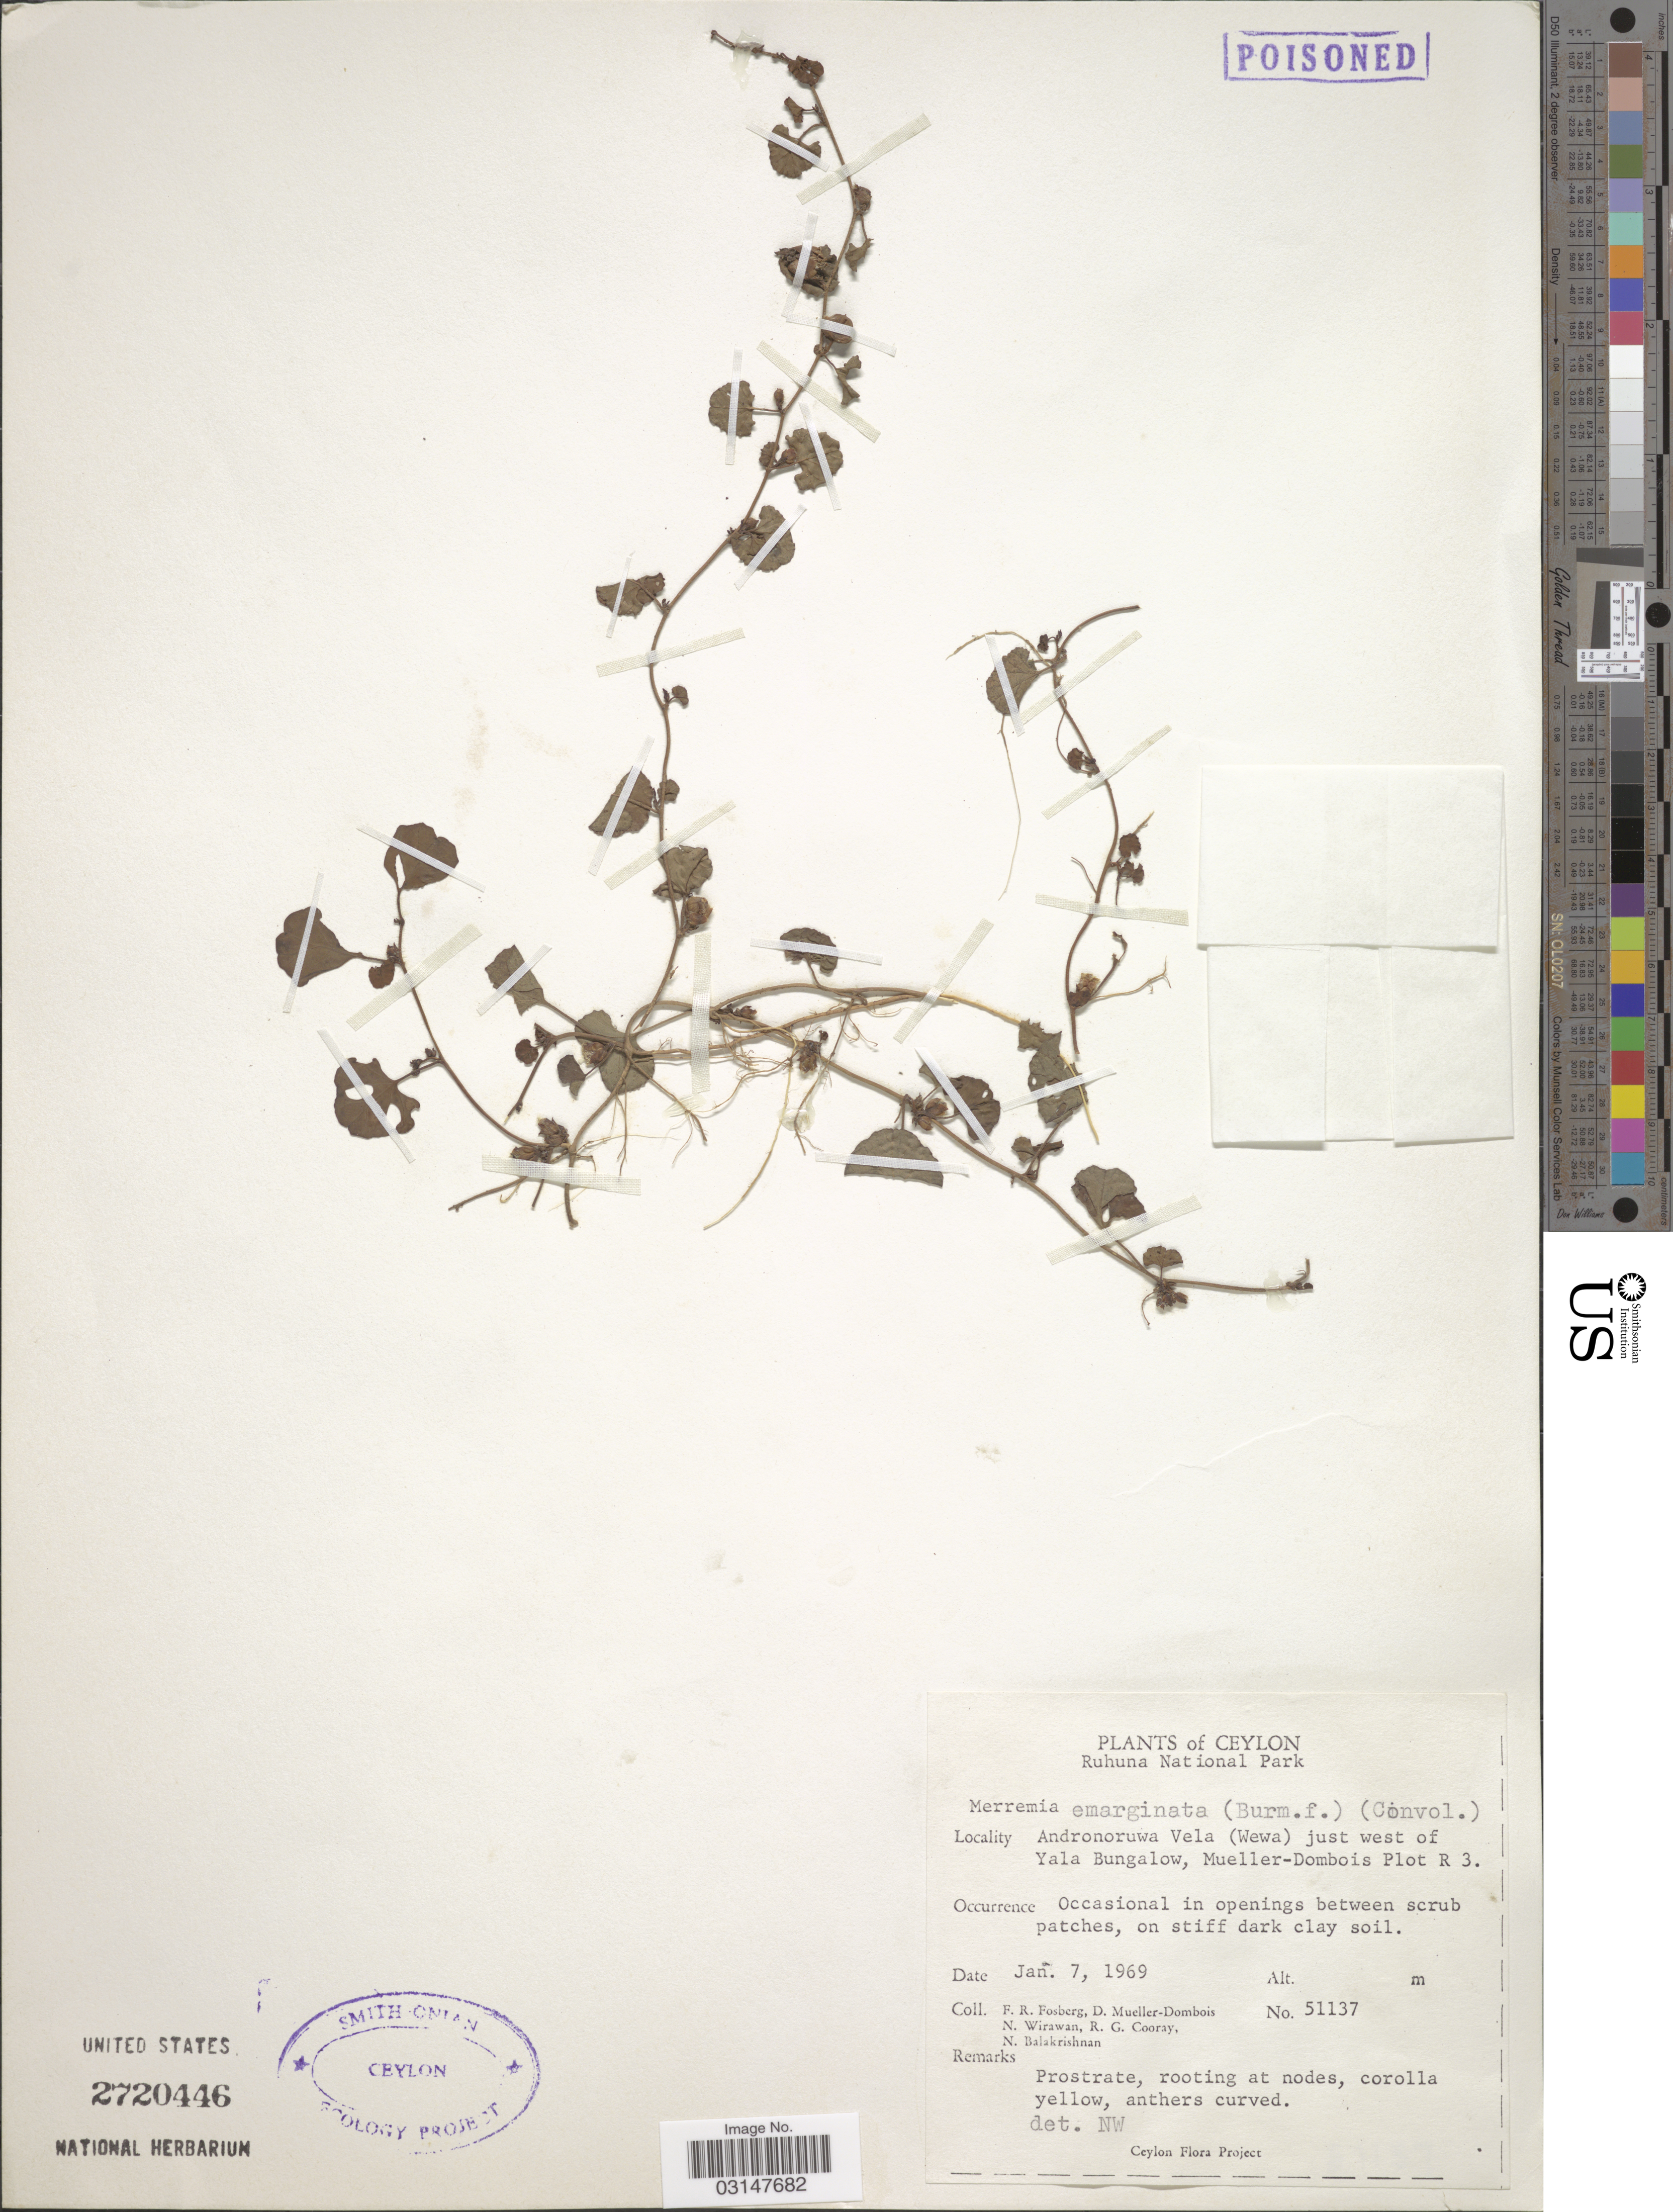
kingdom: Plantae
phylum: Tracheophyta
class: Magnoliopsida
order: Solanales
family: Convolvulaceae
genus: Merremia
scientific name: Merremia emarginata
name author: (Burm. f.) Hallier f.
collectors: F. R. Fosberg, D. Mueller-Dombois, N. Wirawan, R. Cooray & N. Balakrishnan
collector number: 51137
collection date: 1969-01-07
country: Sri Lanka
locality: Ceylon, Ruhuna National Park, Andronoruwa Vela (Wewa) just west of Yala Bungalow, Mueller-Dombois Plot R3.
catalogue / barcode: US 2720446